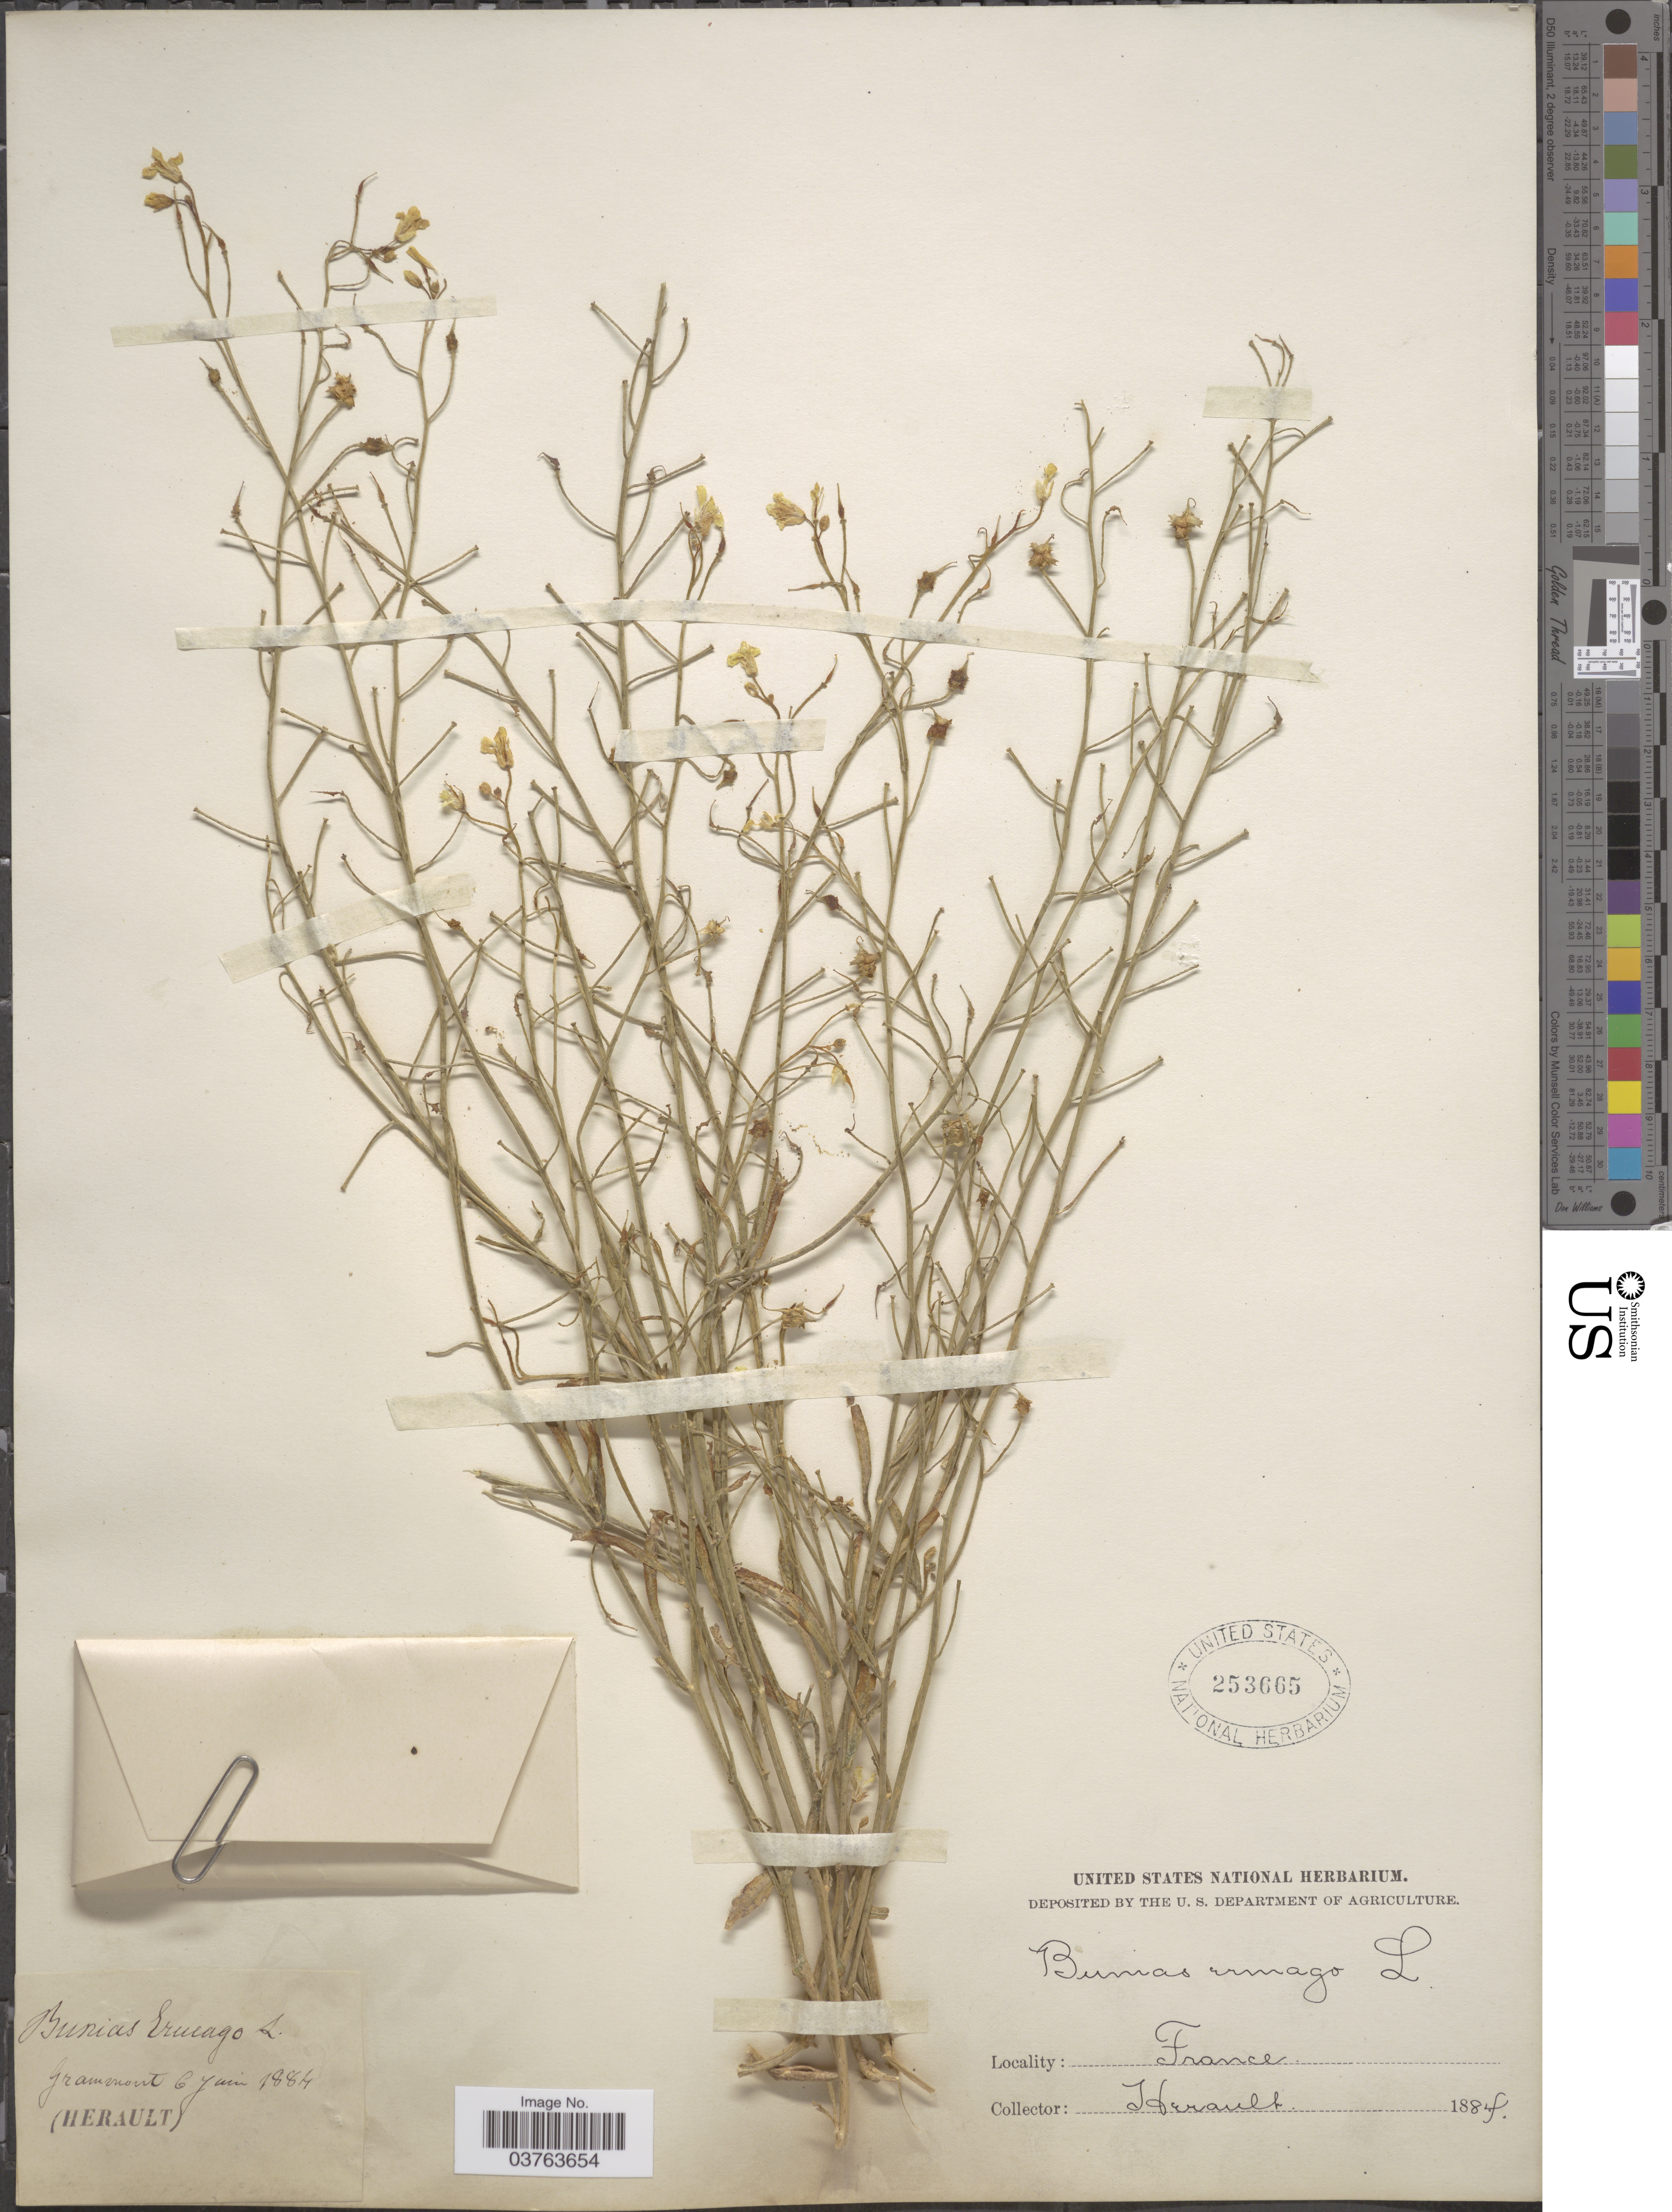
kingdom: Plantae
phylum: Tracheophyta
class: Magnoliopsida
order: Brassicales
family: Brassicaceae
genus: Bunias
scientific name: Bunias erucago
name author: L.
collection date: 1884-06-06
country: France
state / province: Occitanie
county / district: Hérault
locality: Grammont.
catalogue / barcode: US 253665